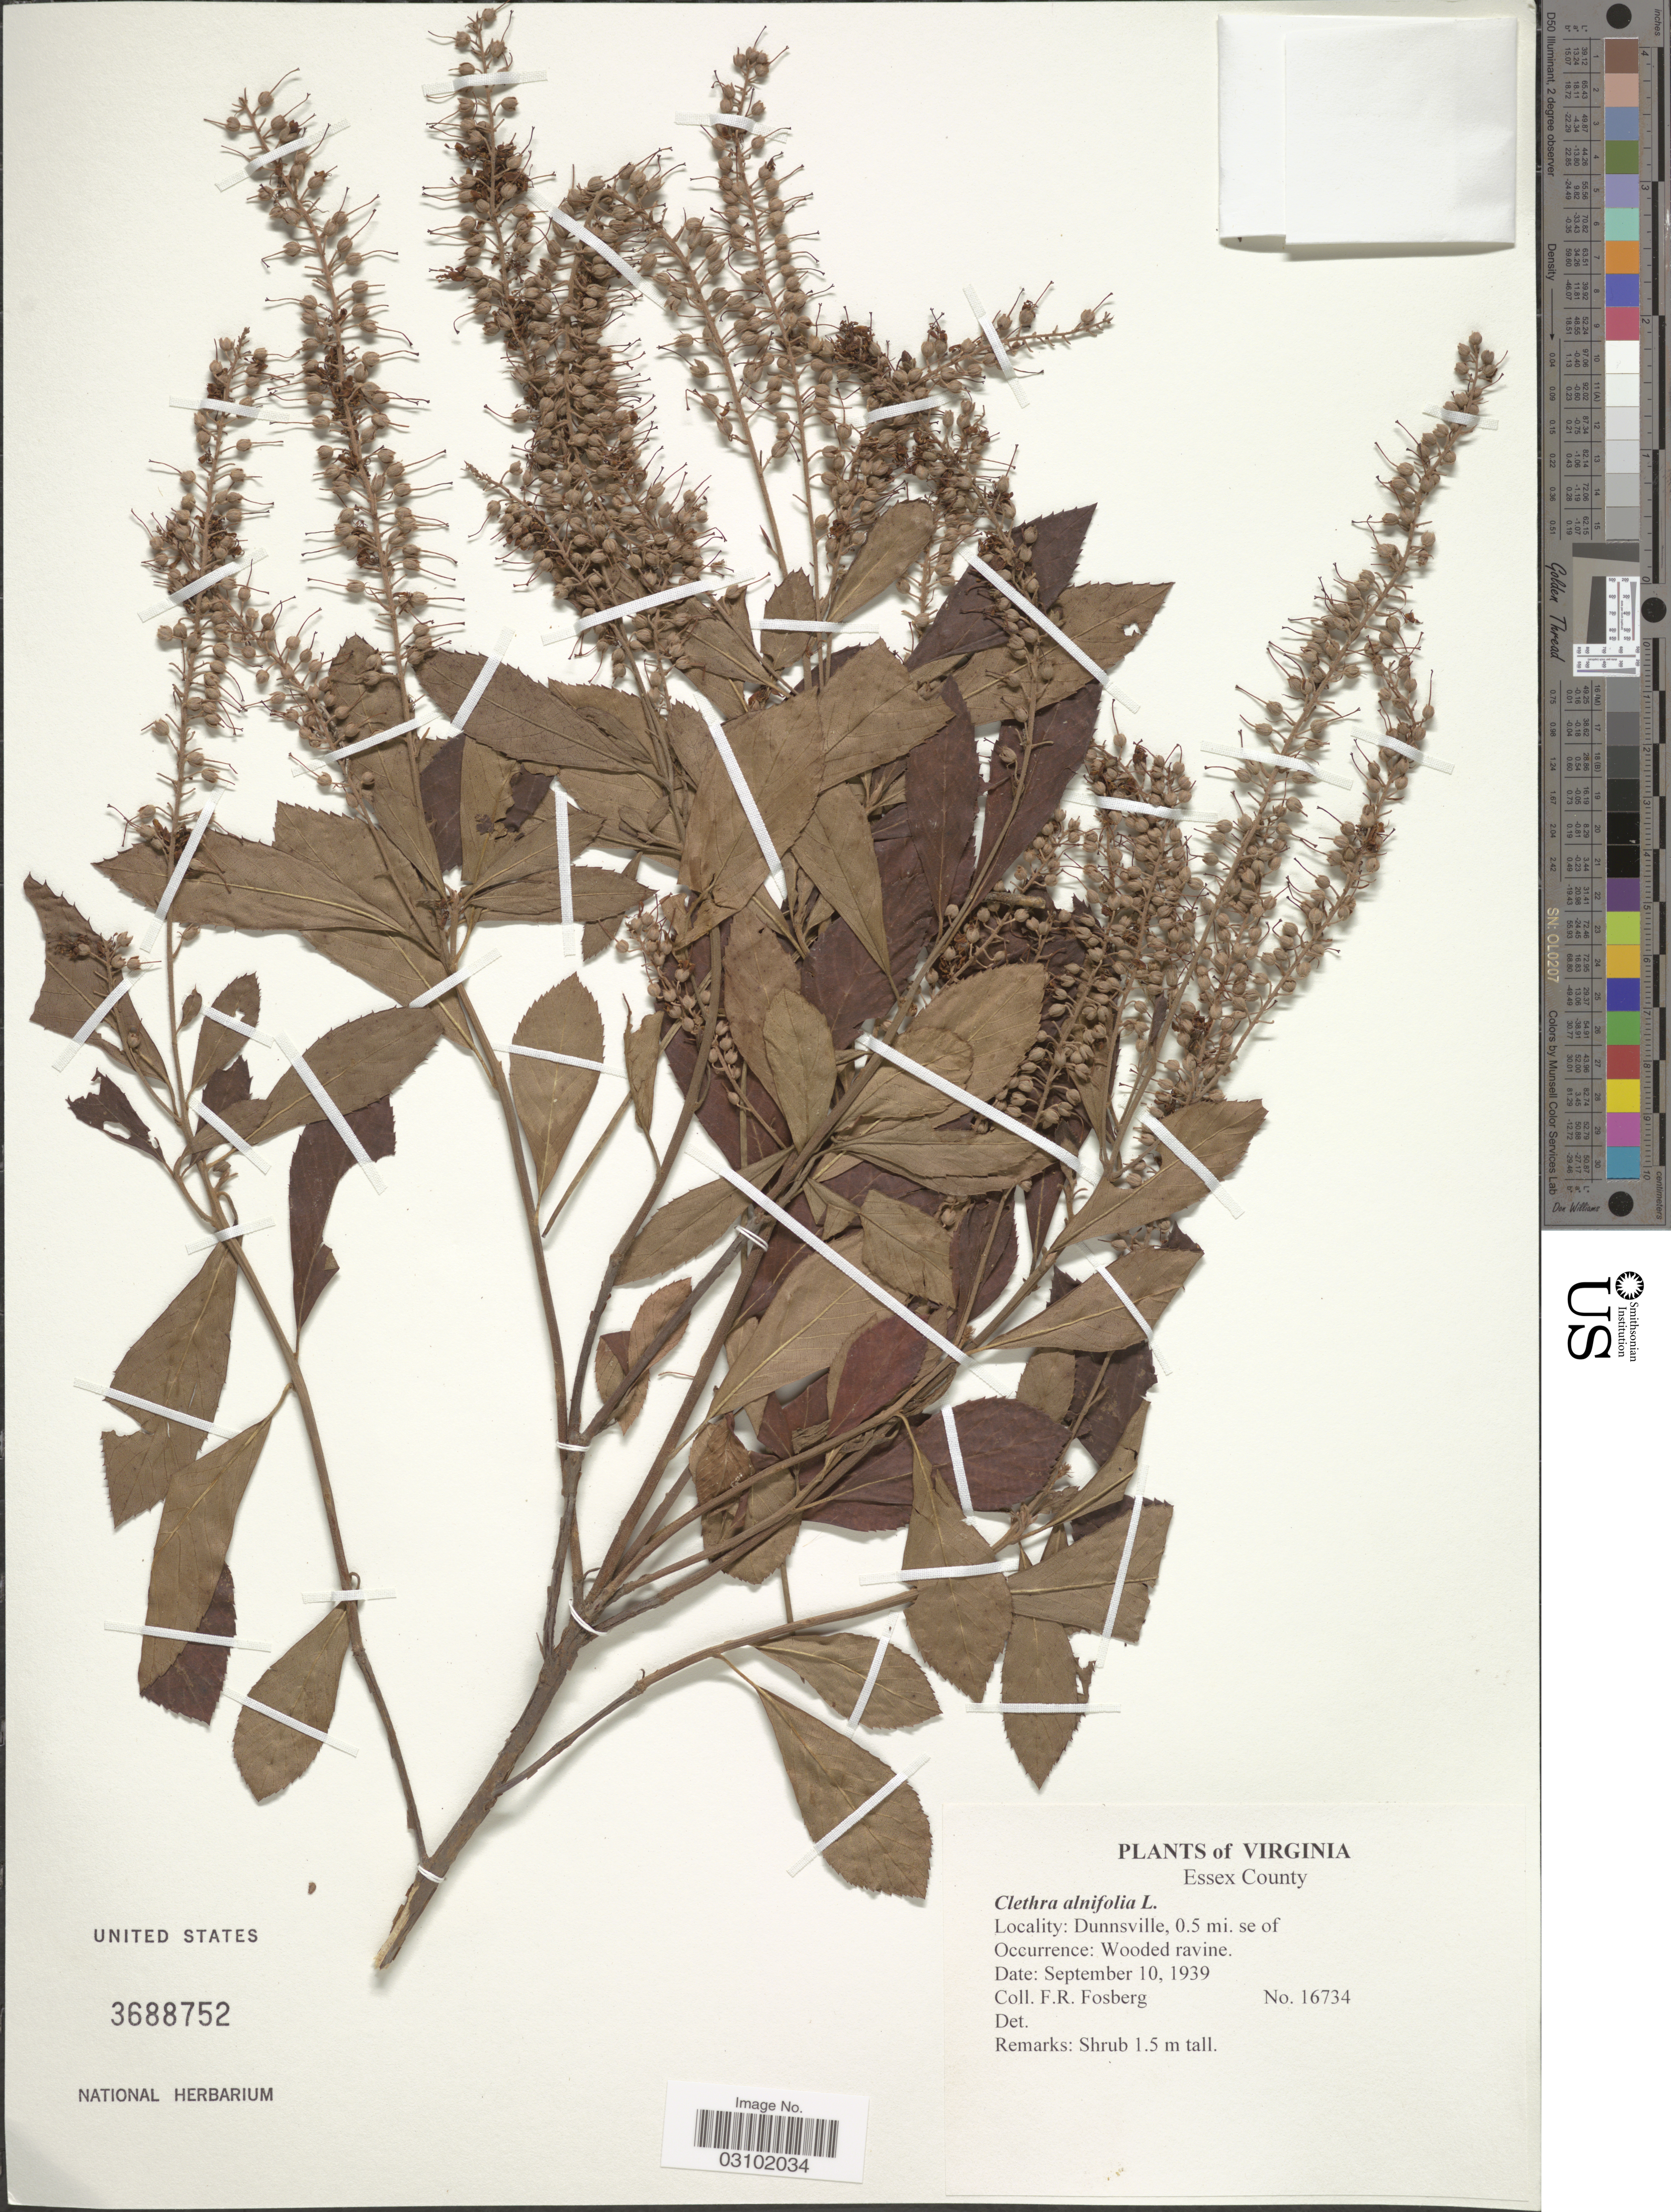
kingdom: Plantae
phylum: Tracheophyta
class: Magnoliopsida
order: Ericales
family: Clethraceae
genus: Clethra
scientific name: Clethra alnifolia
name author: L.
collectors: F. R. Fosberg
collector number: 16734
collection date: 1939-09-10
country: United States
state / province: Virginia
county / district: Essex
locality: Essex County. Dunnsville, 0.5 mi. se of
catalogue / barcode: US 3688752